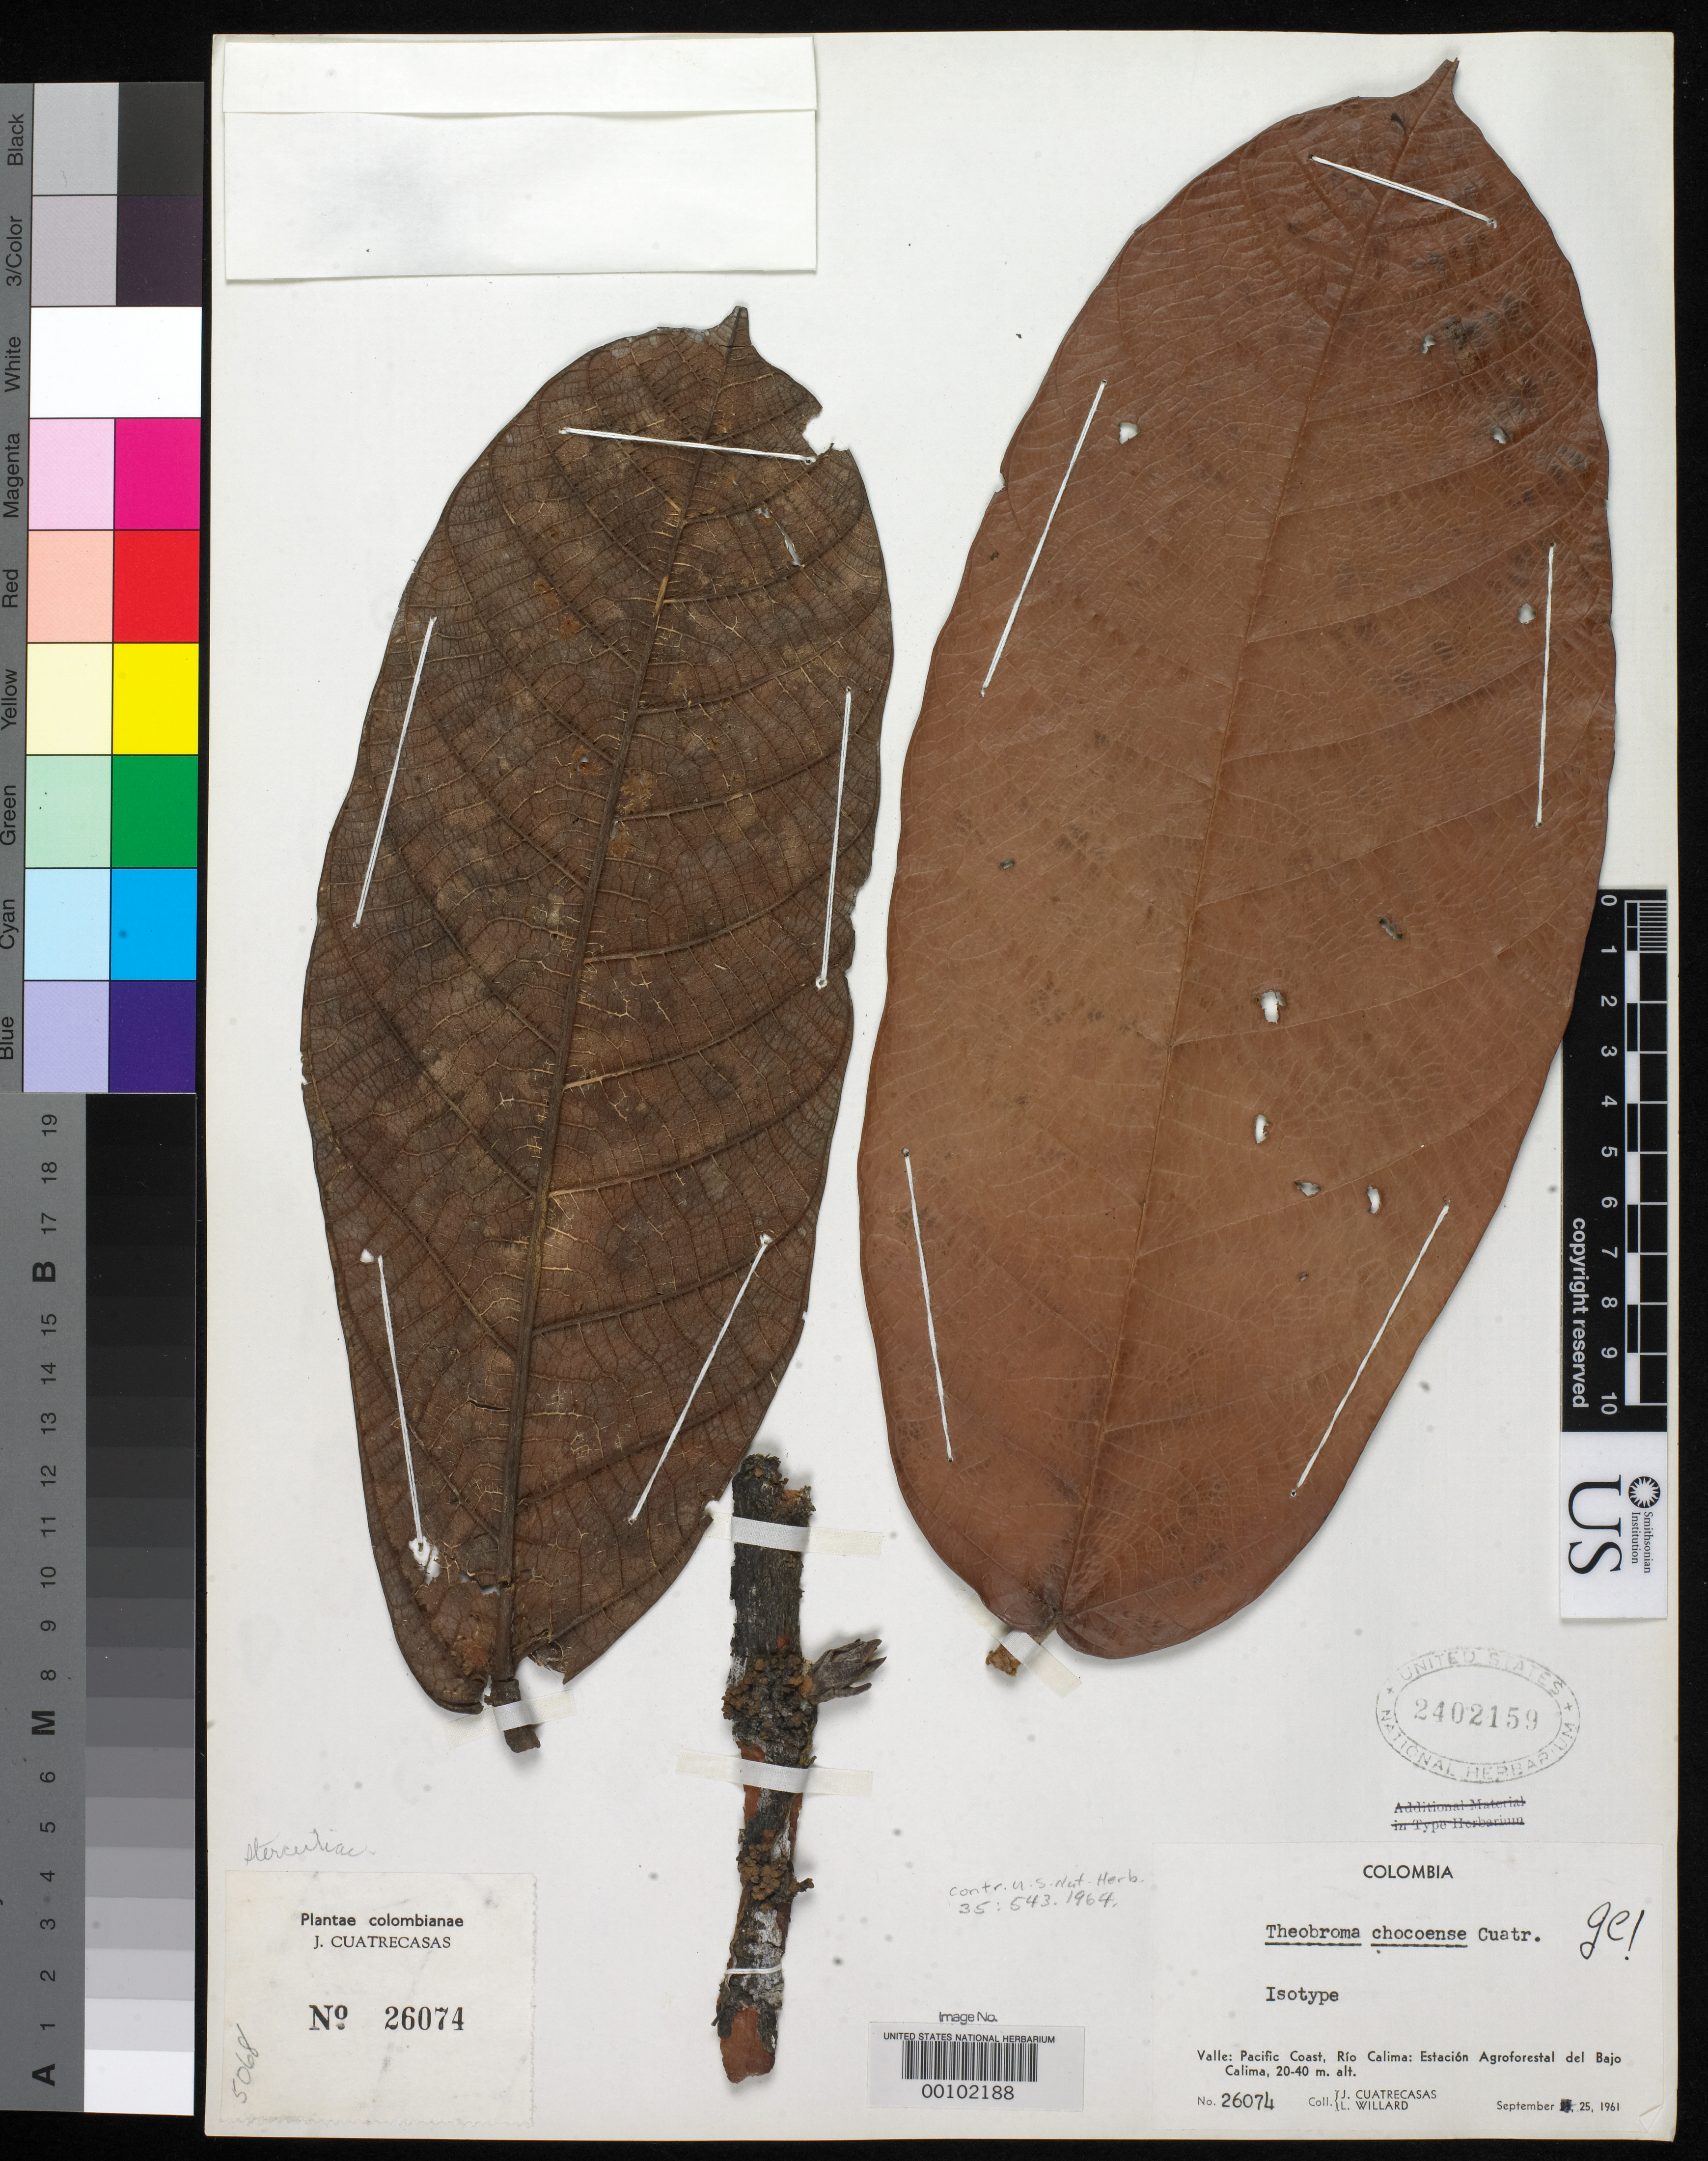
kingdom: Plantae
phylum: Tracheophyta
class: Magnoliopsida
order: Malvales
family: Malvaceae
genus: Theobroma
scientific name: Theobroma chocoense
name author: Cuatrec.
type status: Isotype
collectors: J. Cuatrecasas & L. Willard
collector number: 26074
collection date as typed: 25 Sep 1961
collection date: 1961-09-25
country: Colombia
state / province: Valle del Cauca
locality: Pacific Coast, Rio Calima, Estacion Agroforestal del Bajo Calima.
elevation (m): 20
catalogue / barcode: US 2402159